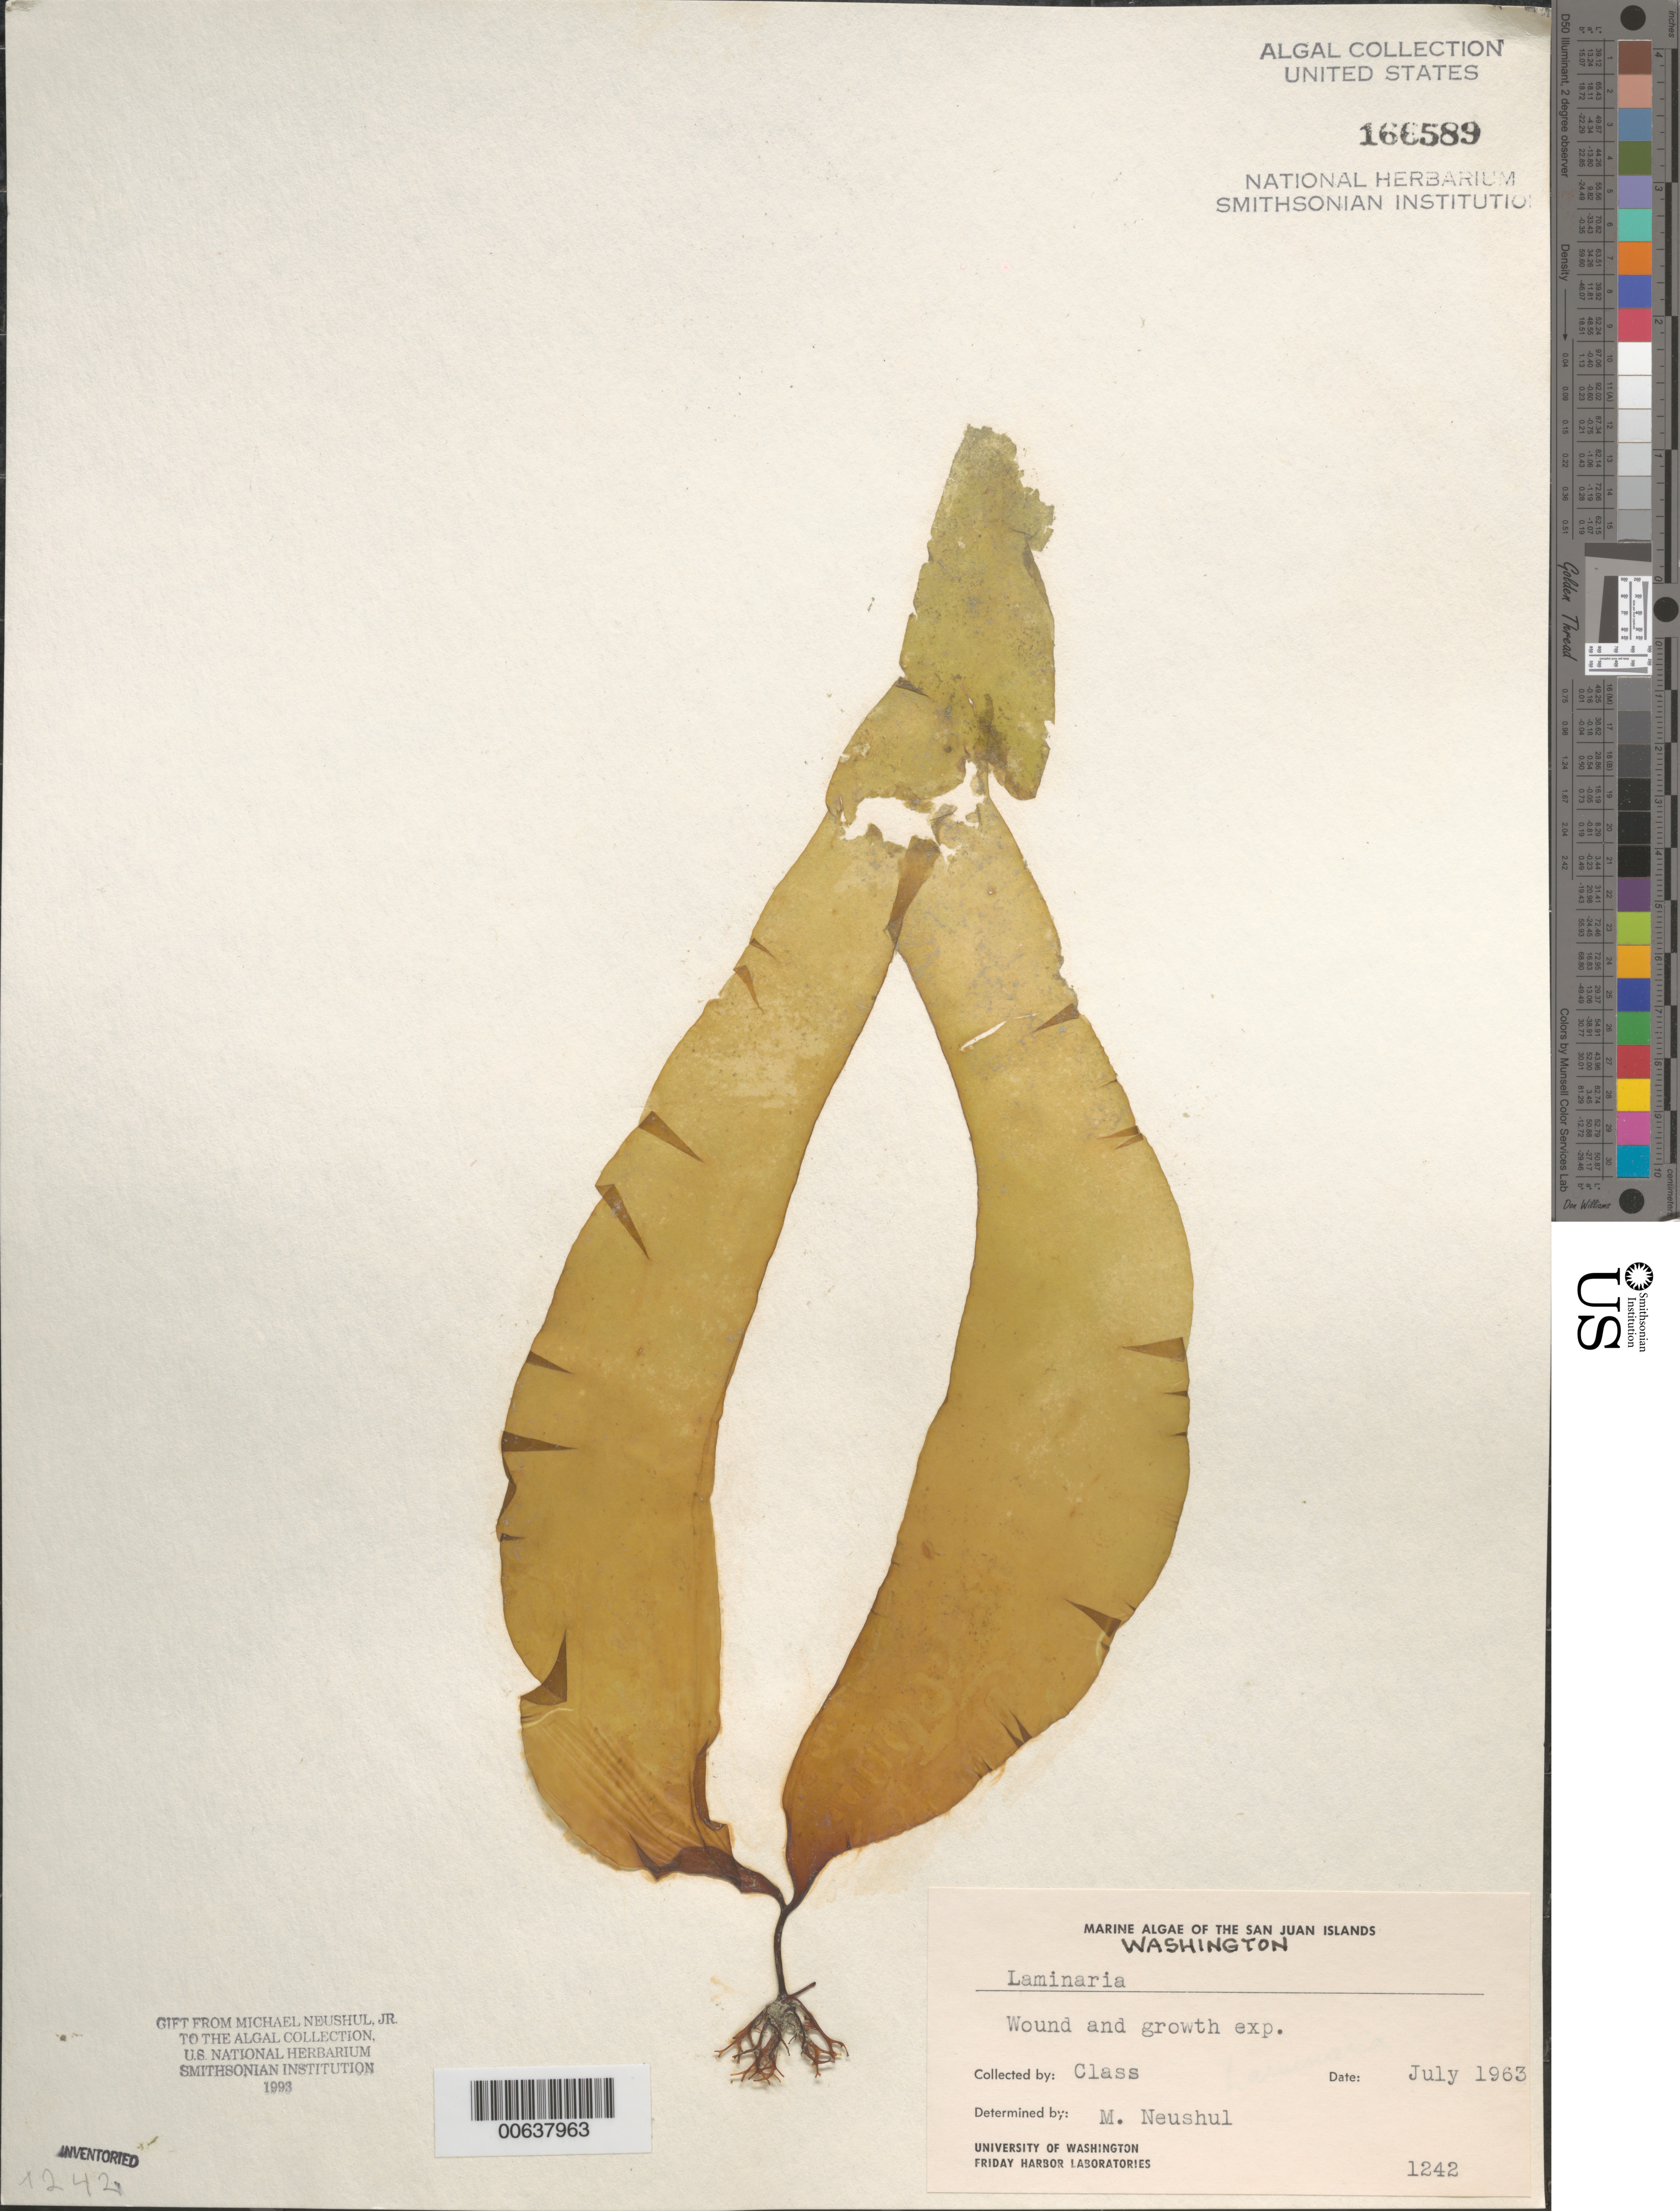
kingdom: Chromista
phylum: Ochrophyta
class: Phaeophyceae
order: Laminariales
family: Laminariaceae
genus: Laminaria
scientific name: Laminaria sp.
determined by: Neushul, M.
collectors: Students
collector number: Neushul 1242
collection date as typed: Jul 1963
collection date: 1963-07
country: United States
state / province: Washington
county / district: San Juan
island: San Juan Islands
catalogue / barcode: US 166589